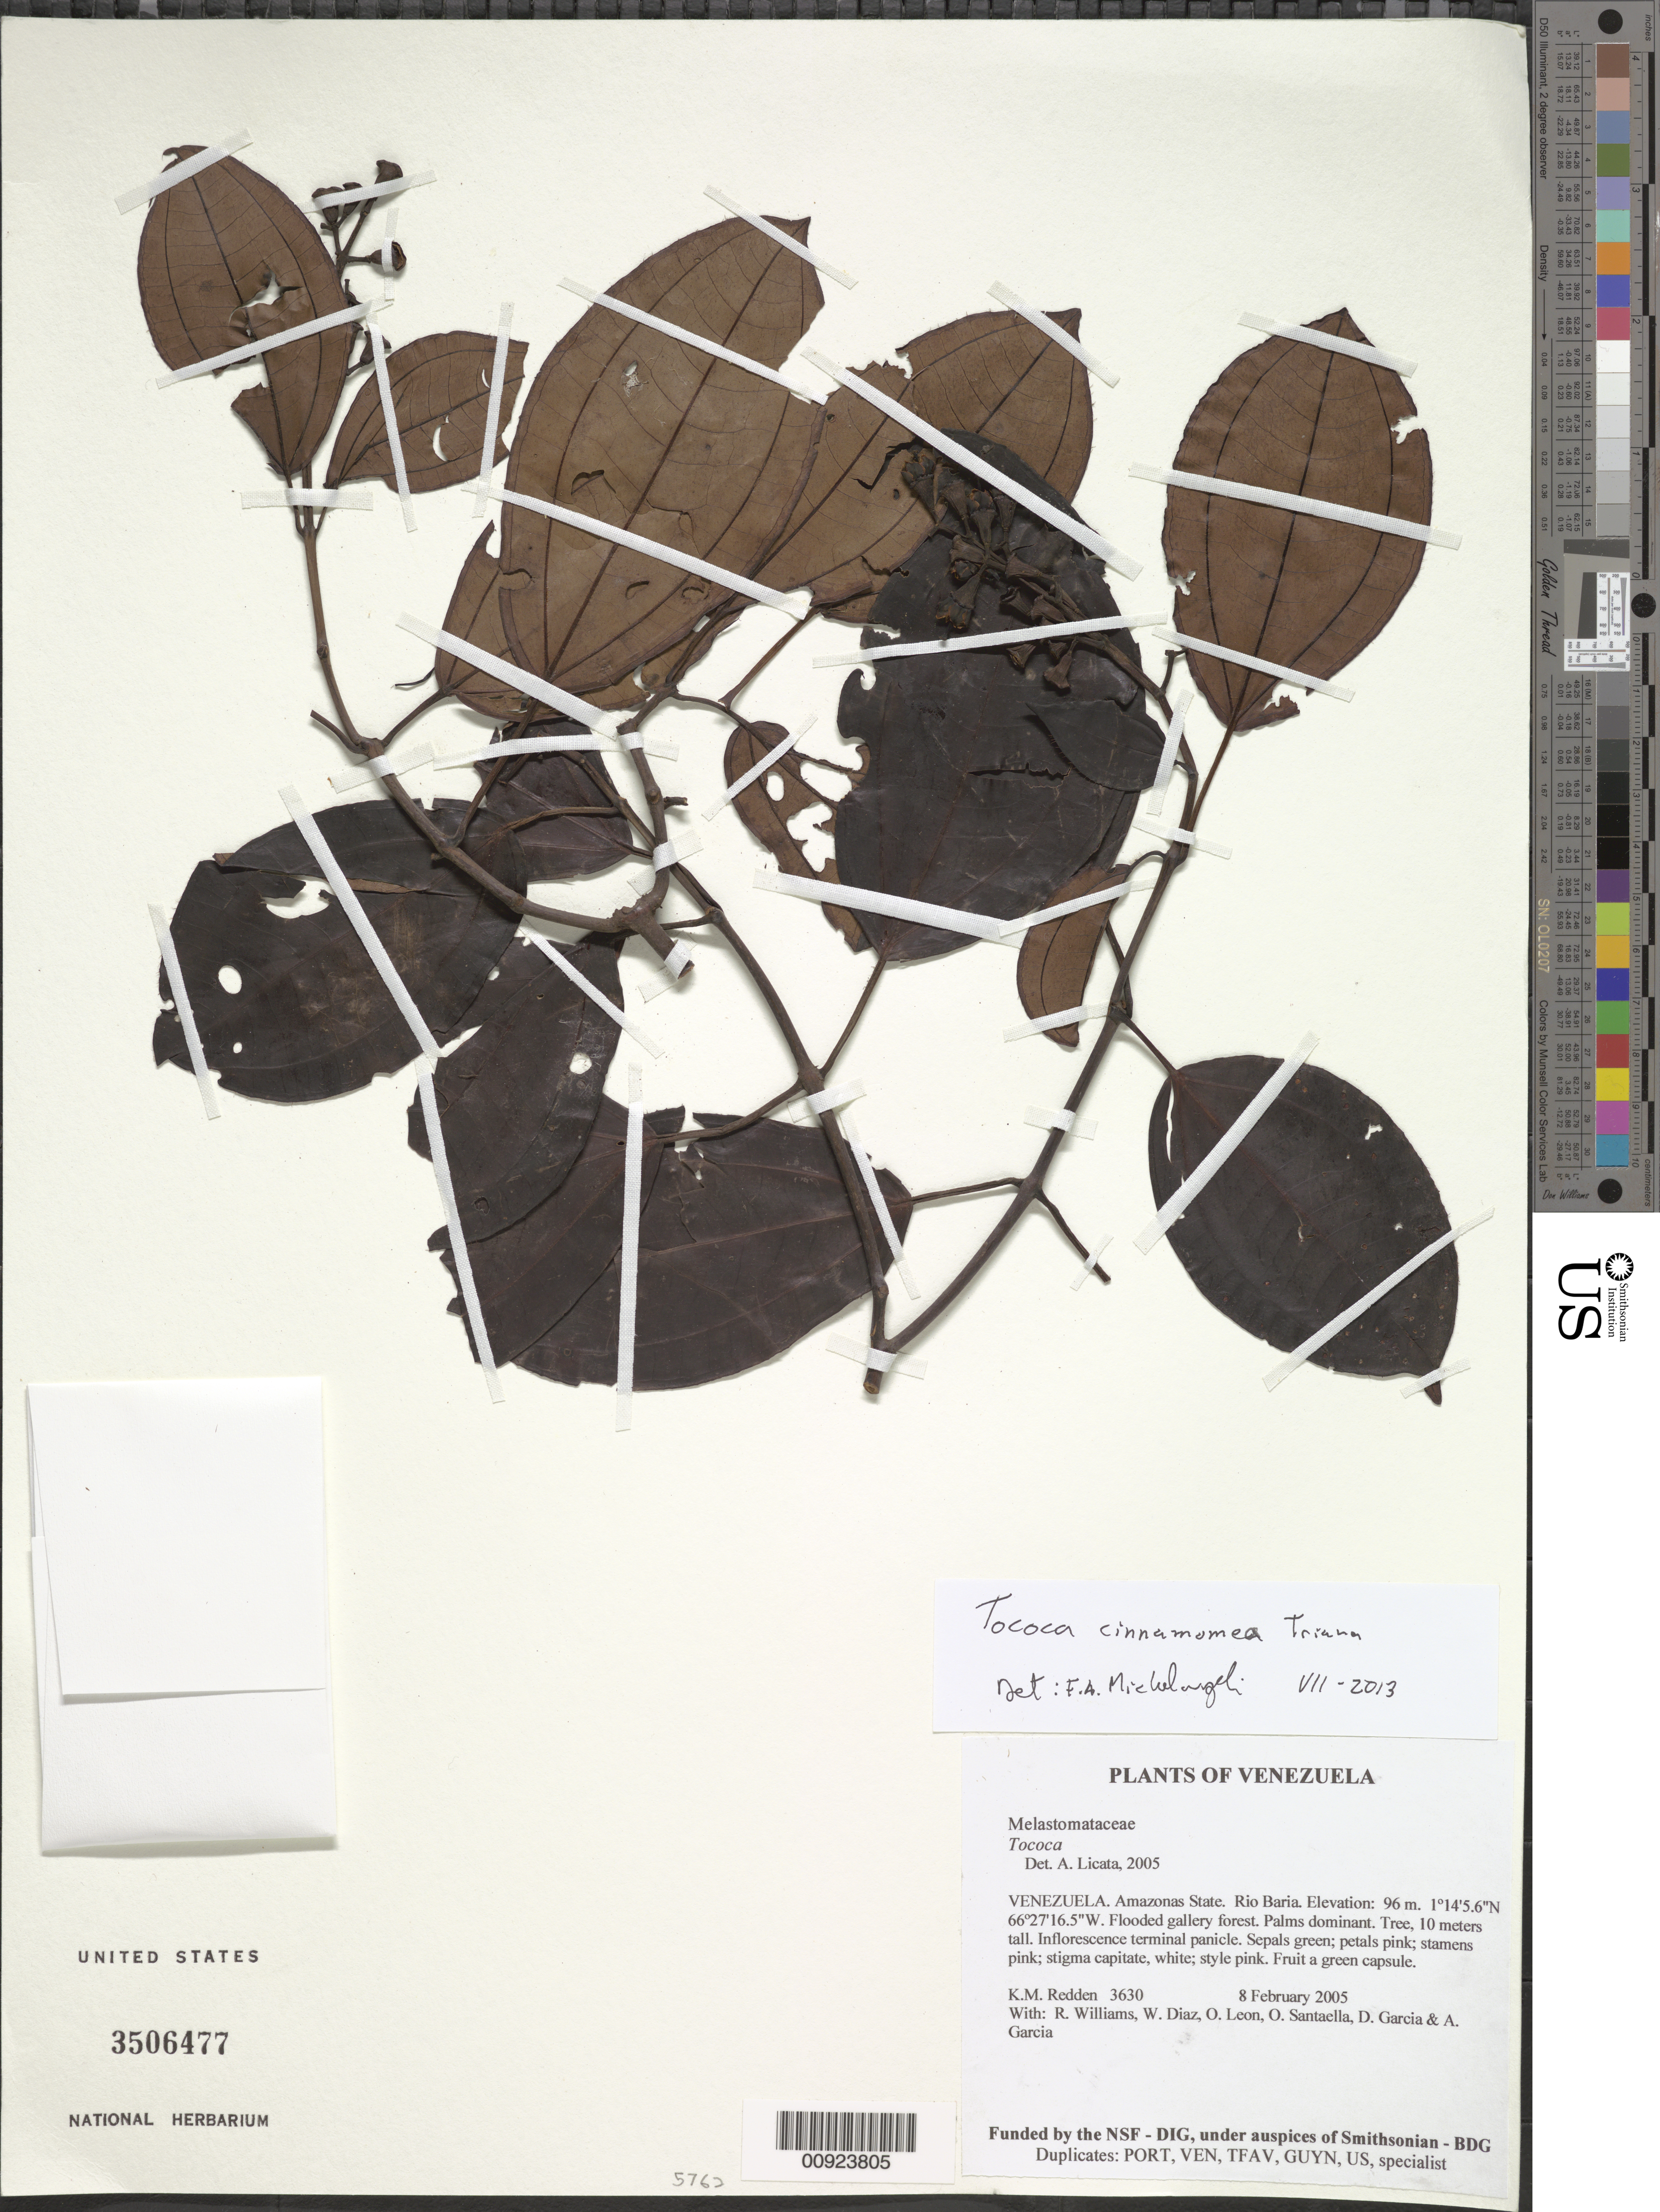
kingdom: Plantae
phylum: Tracheophyta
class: Magnoliopsida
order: Myrtales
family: Melastomataceae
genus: Tococa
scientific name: Tococa cinnamomea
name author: Triana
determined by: Michelangeli, F. A.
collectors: K. M. Redden, R. Williams, W. Díaz P., O. León, O. Santaella, D. Garcia & A. Garcia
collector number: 3630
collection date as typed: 8 February 2005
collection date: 2005-02-08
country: Venezuela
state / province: Amazonas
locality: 20 - Rio Baria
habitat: Flooded gallery forest. Palms dominant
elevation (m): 96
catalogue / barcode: US 3506477